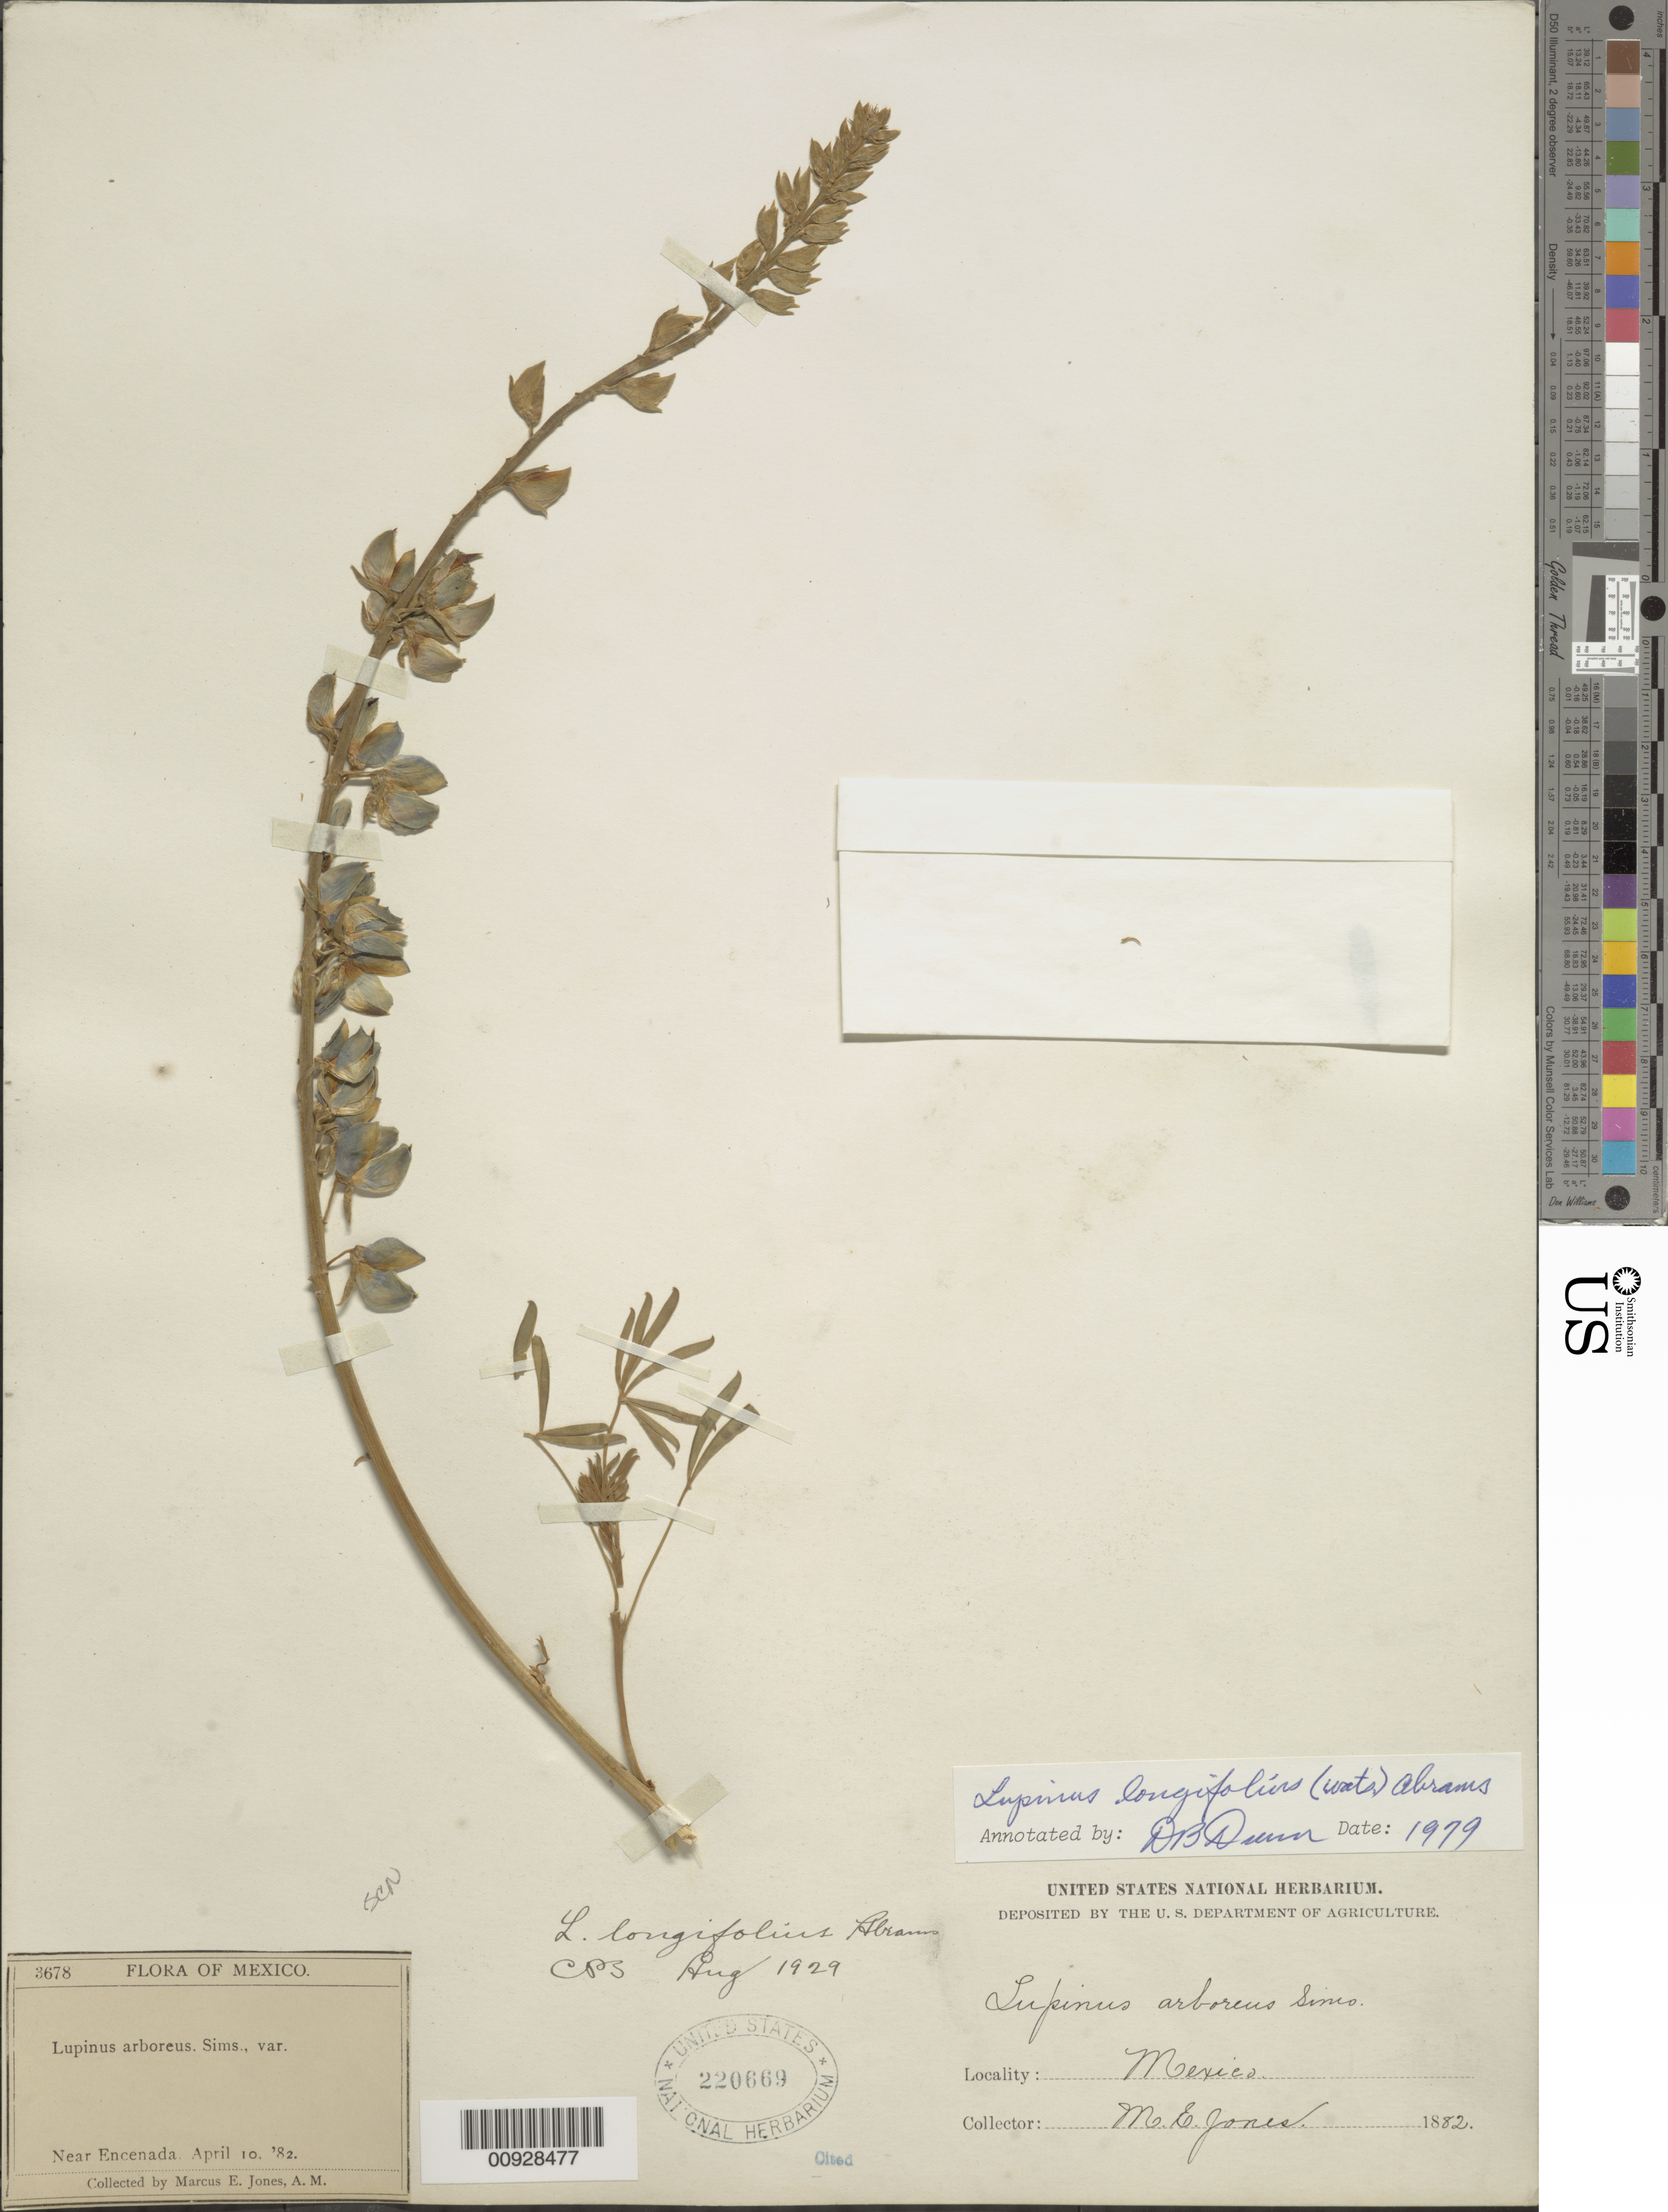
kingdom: Plantae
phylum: Tracheophyta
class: Magnoliopsida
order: Fabales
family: Fabaceae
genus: Lupinus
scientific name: Lupinus longifolius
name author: (S. Watson) Abrams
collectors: M. E. Jones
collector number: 3678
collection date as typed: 10 Apr 1882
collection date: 1882-04-10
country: Mexico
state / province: Baja California Norte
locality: From Encenada [sic].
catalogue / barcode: US 220669